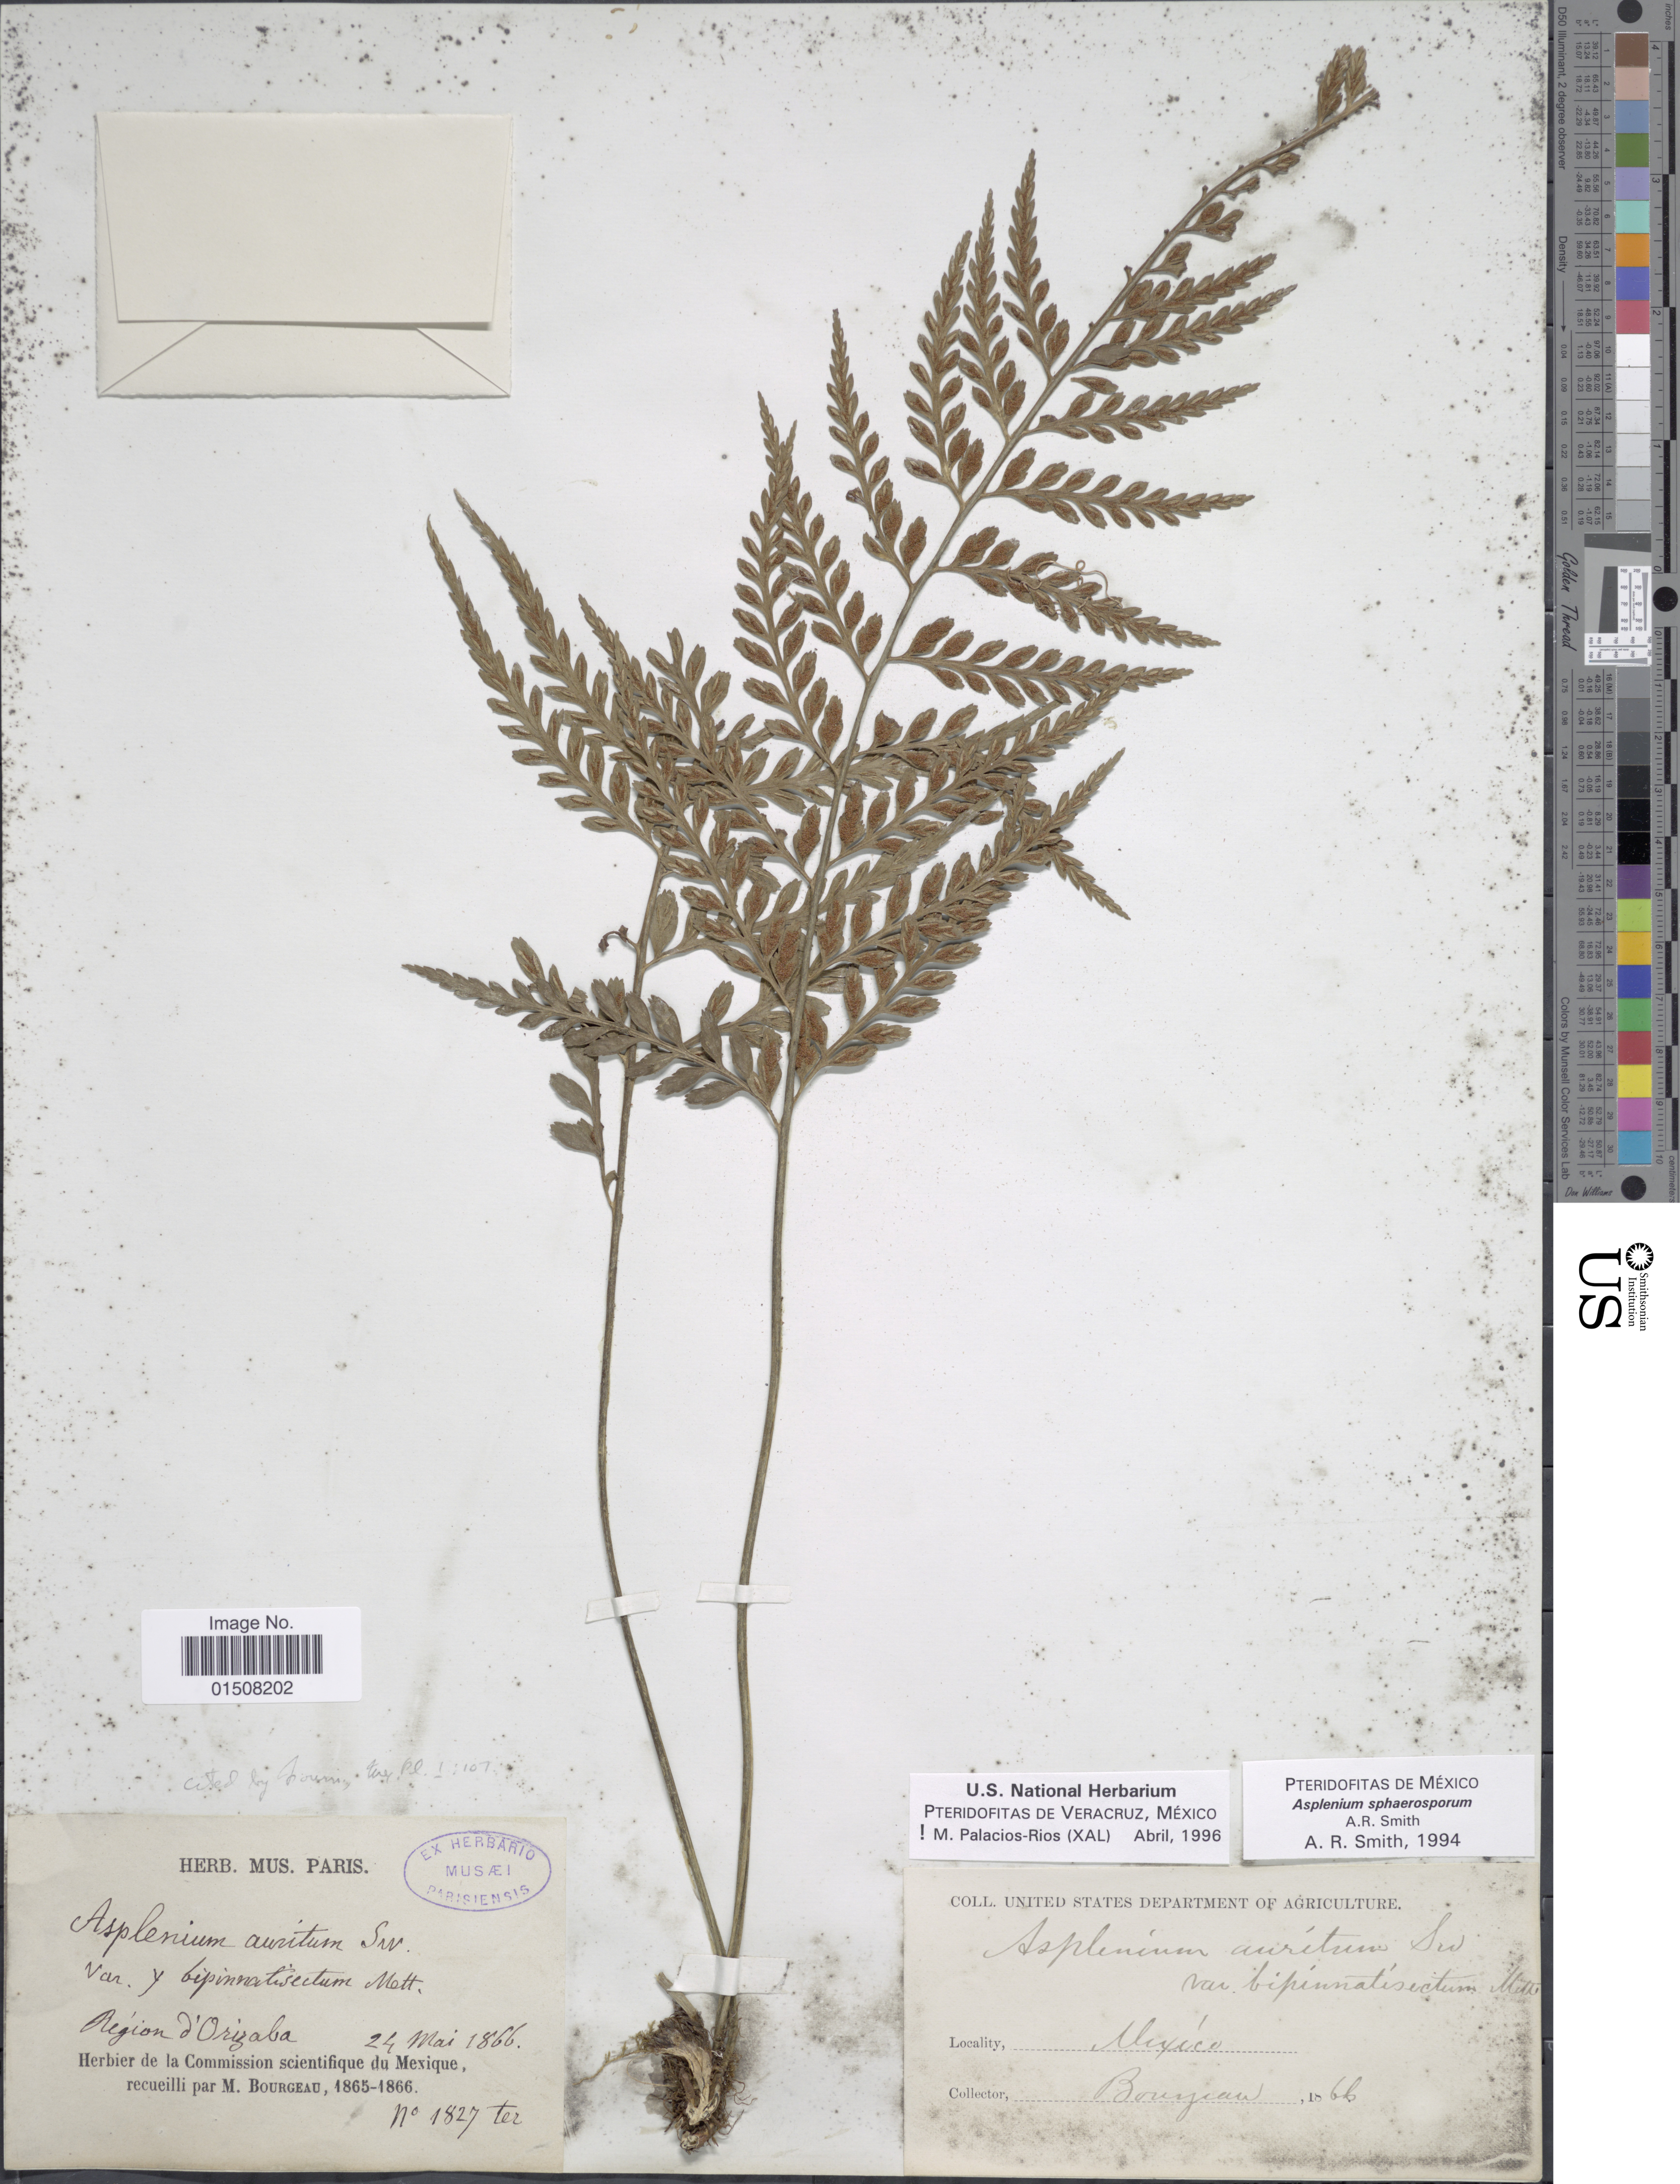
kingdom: Plantae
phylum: Tracheophyta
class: Polypodiopsida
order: Polypodiales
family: Aspleniaceae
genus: Asplenium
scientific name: Asplenium sphaerosporum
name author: A.R. Sm.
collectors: M. Bourgeau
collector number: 1827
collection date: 1865-05-24/1866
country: Mexico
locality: Région d'Orizaba